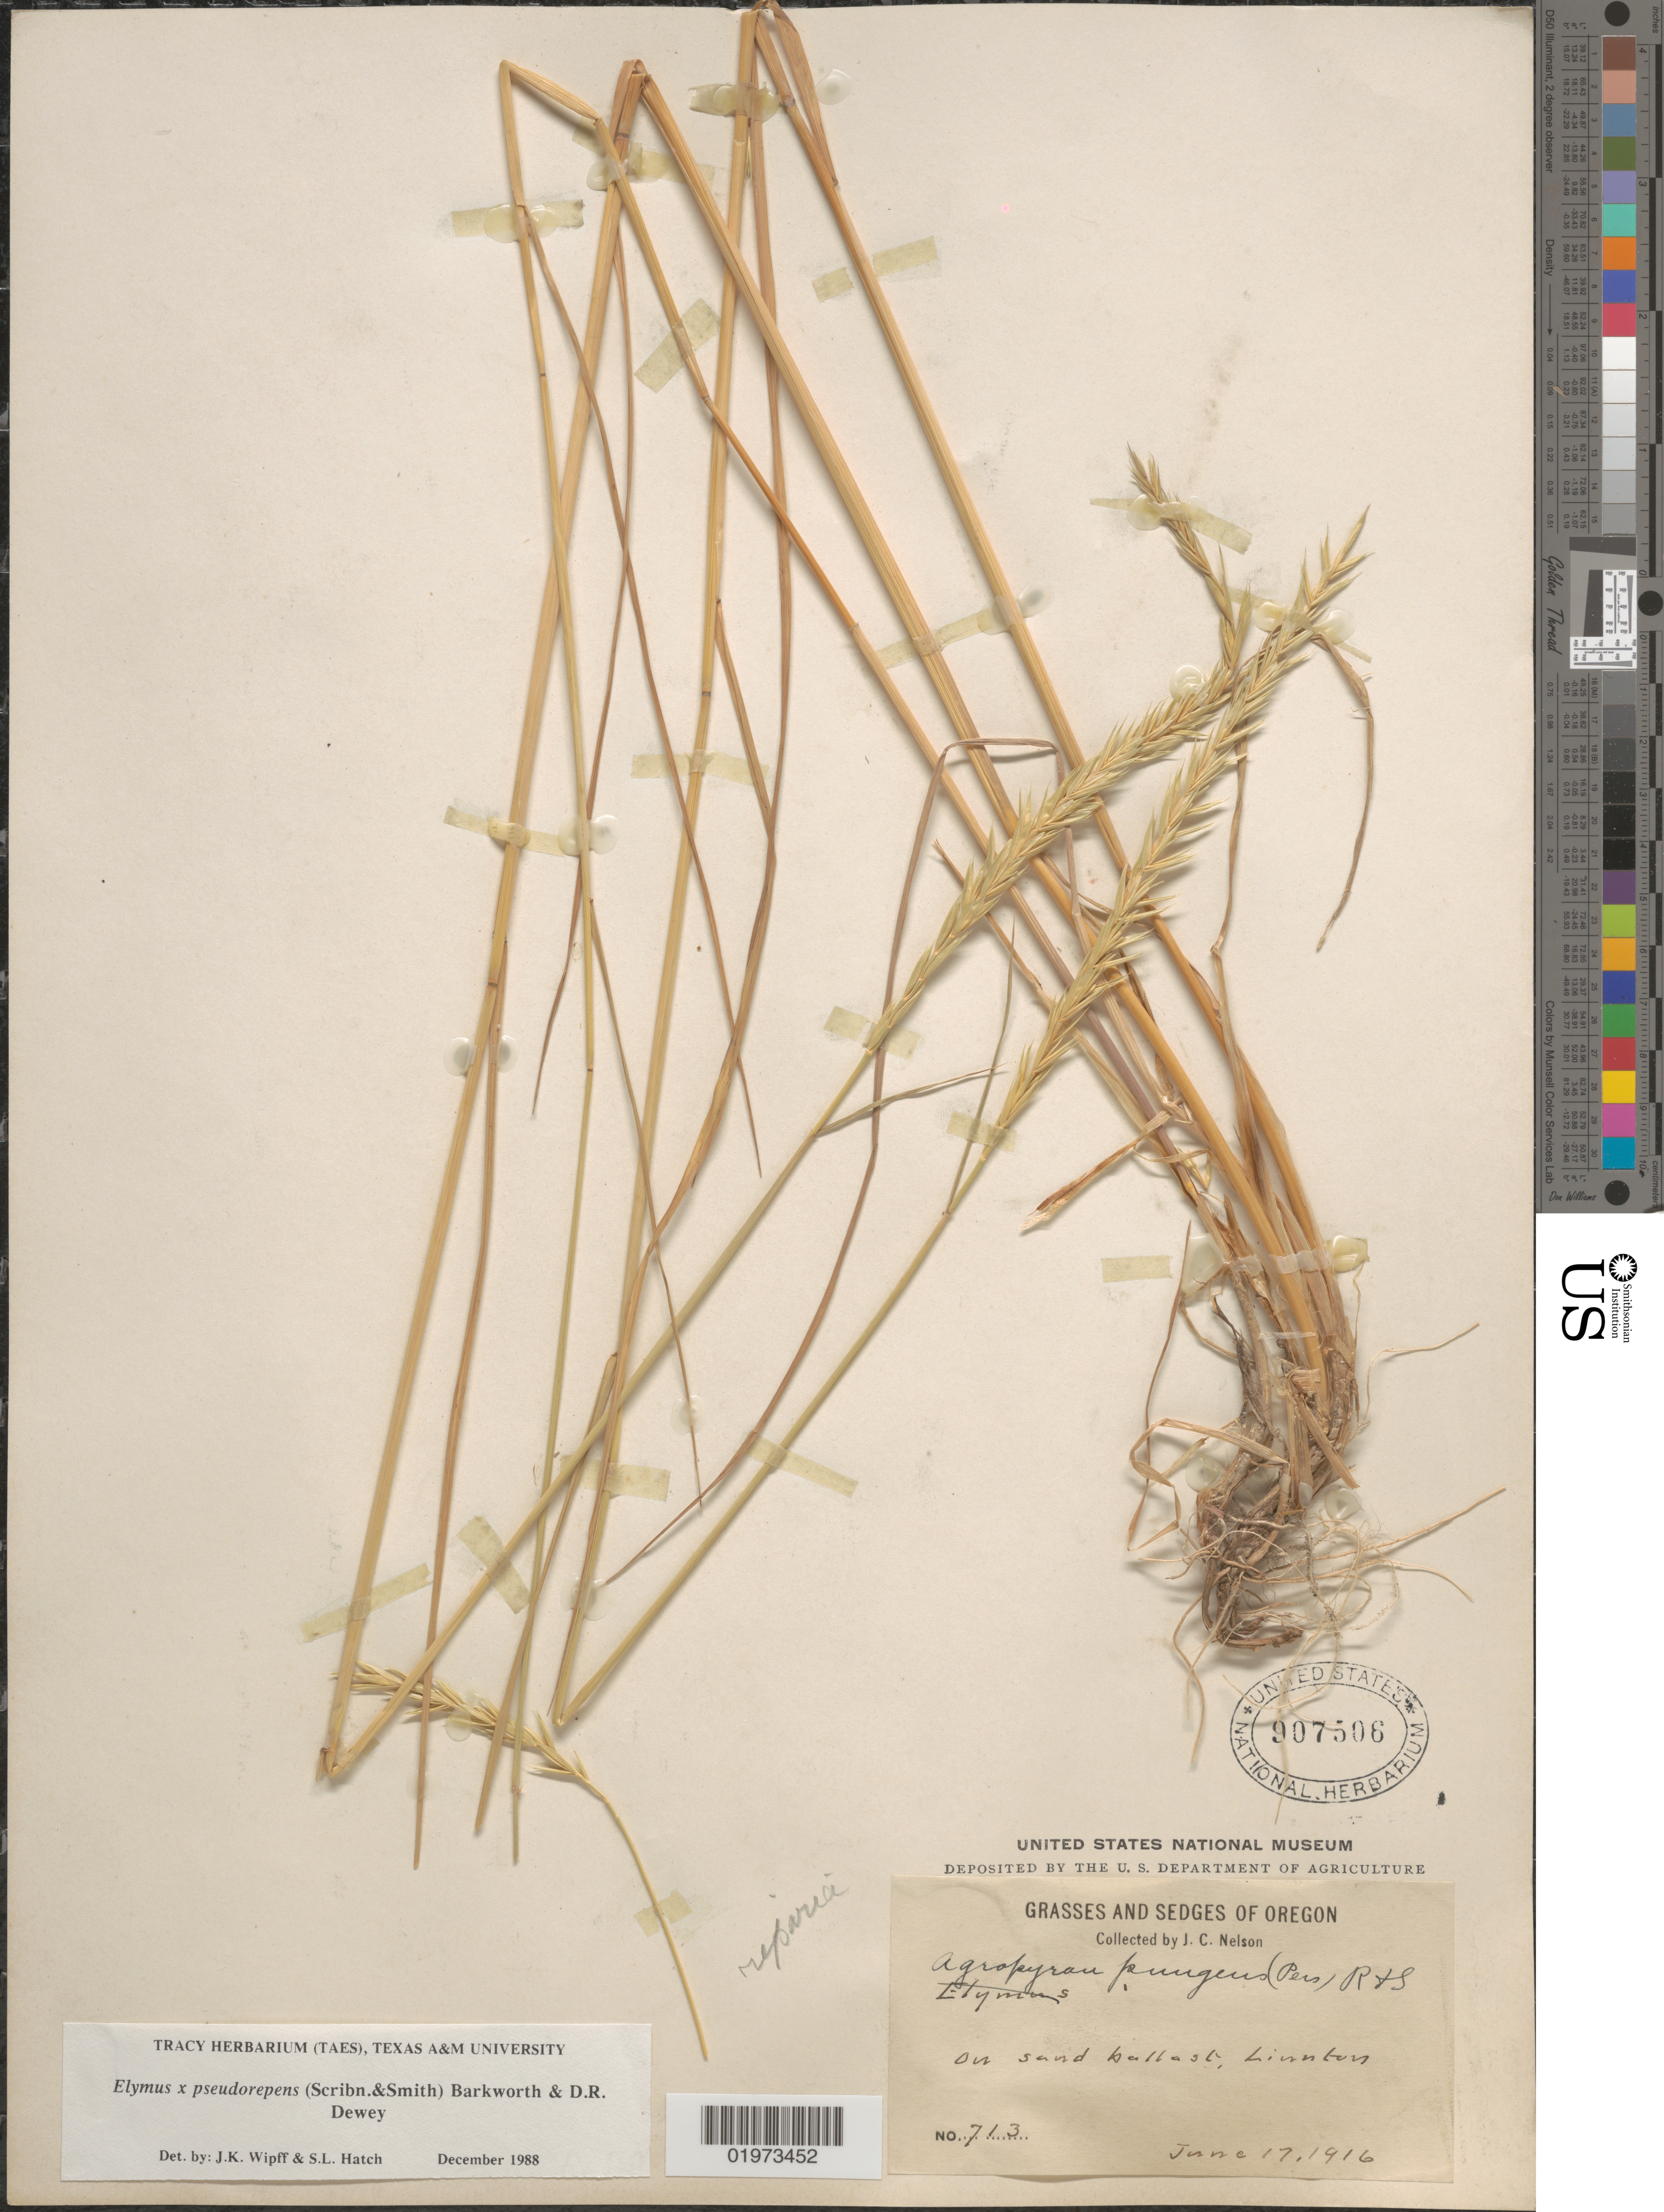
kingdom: Plantae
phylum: Tracheophyta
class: Liliopsida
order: Poales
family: Poaceae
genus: Elymus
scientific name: Elymus x pseudorepens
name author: (Scribn. & J.G. Sm.) Barkworth & Dewey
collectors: J. C. Nelson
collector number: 713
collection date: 1916-06-17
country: United States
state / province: Oregon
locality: On sand ballast, Linnton.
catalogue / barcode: US 907506